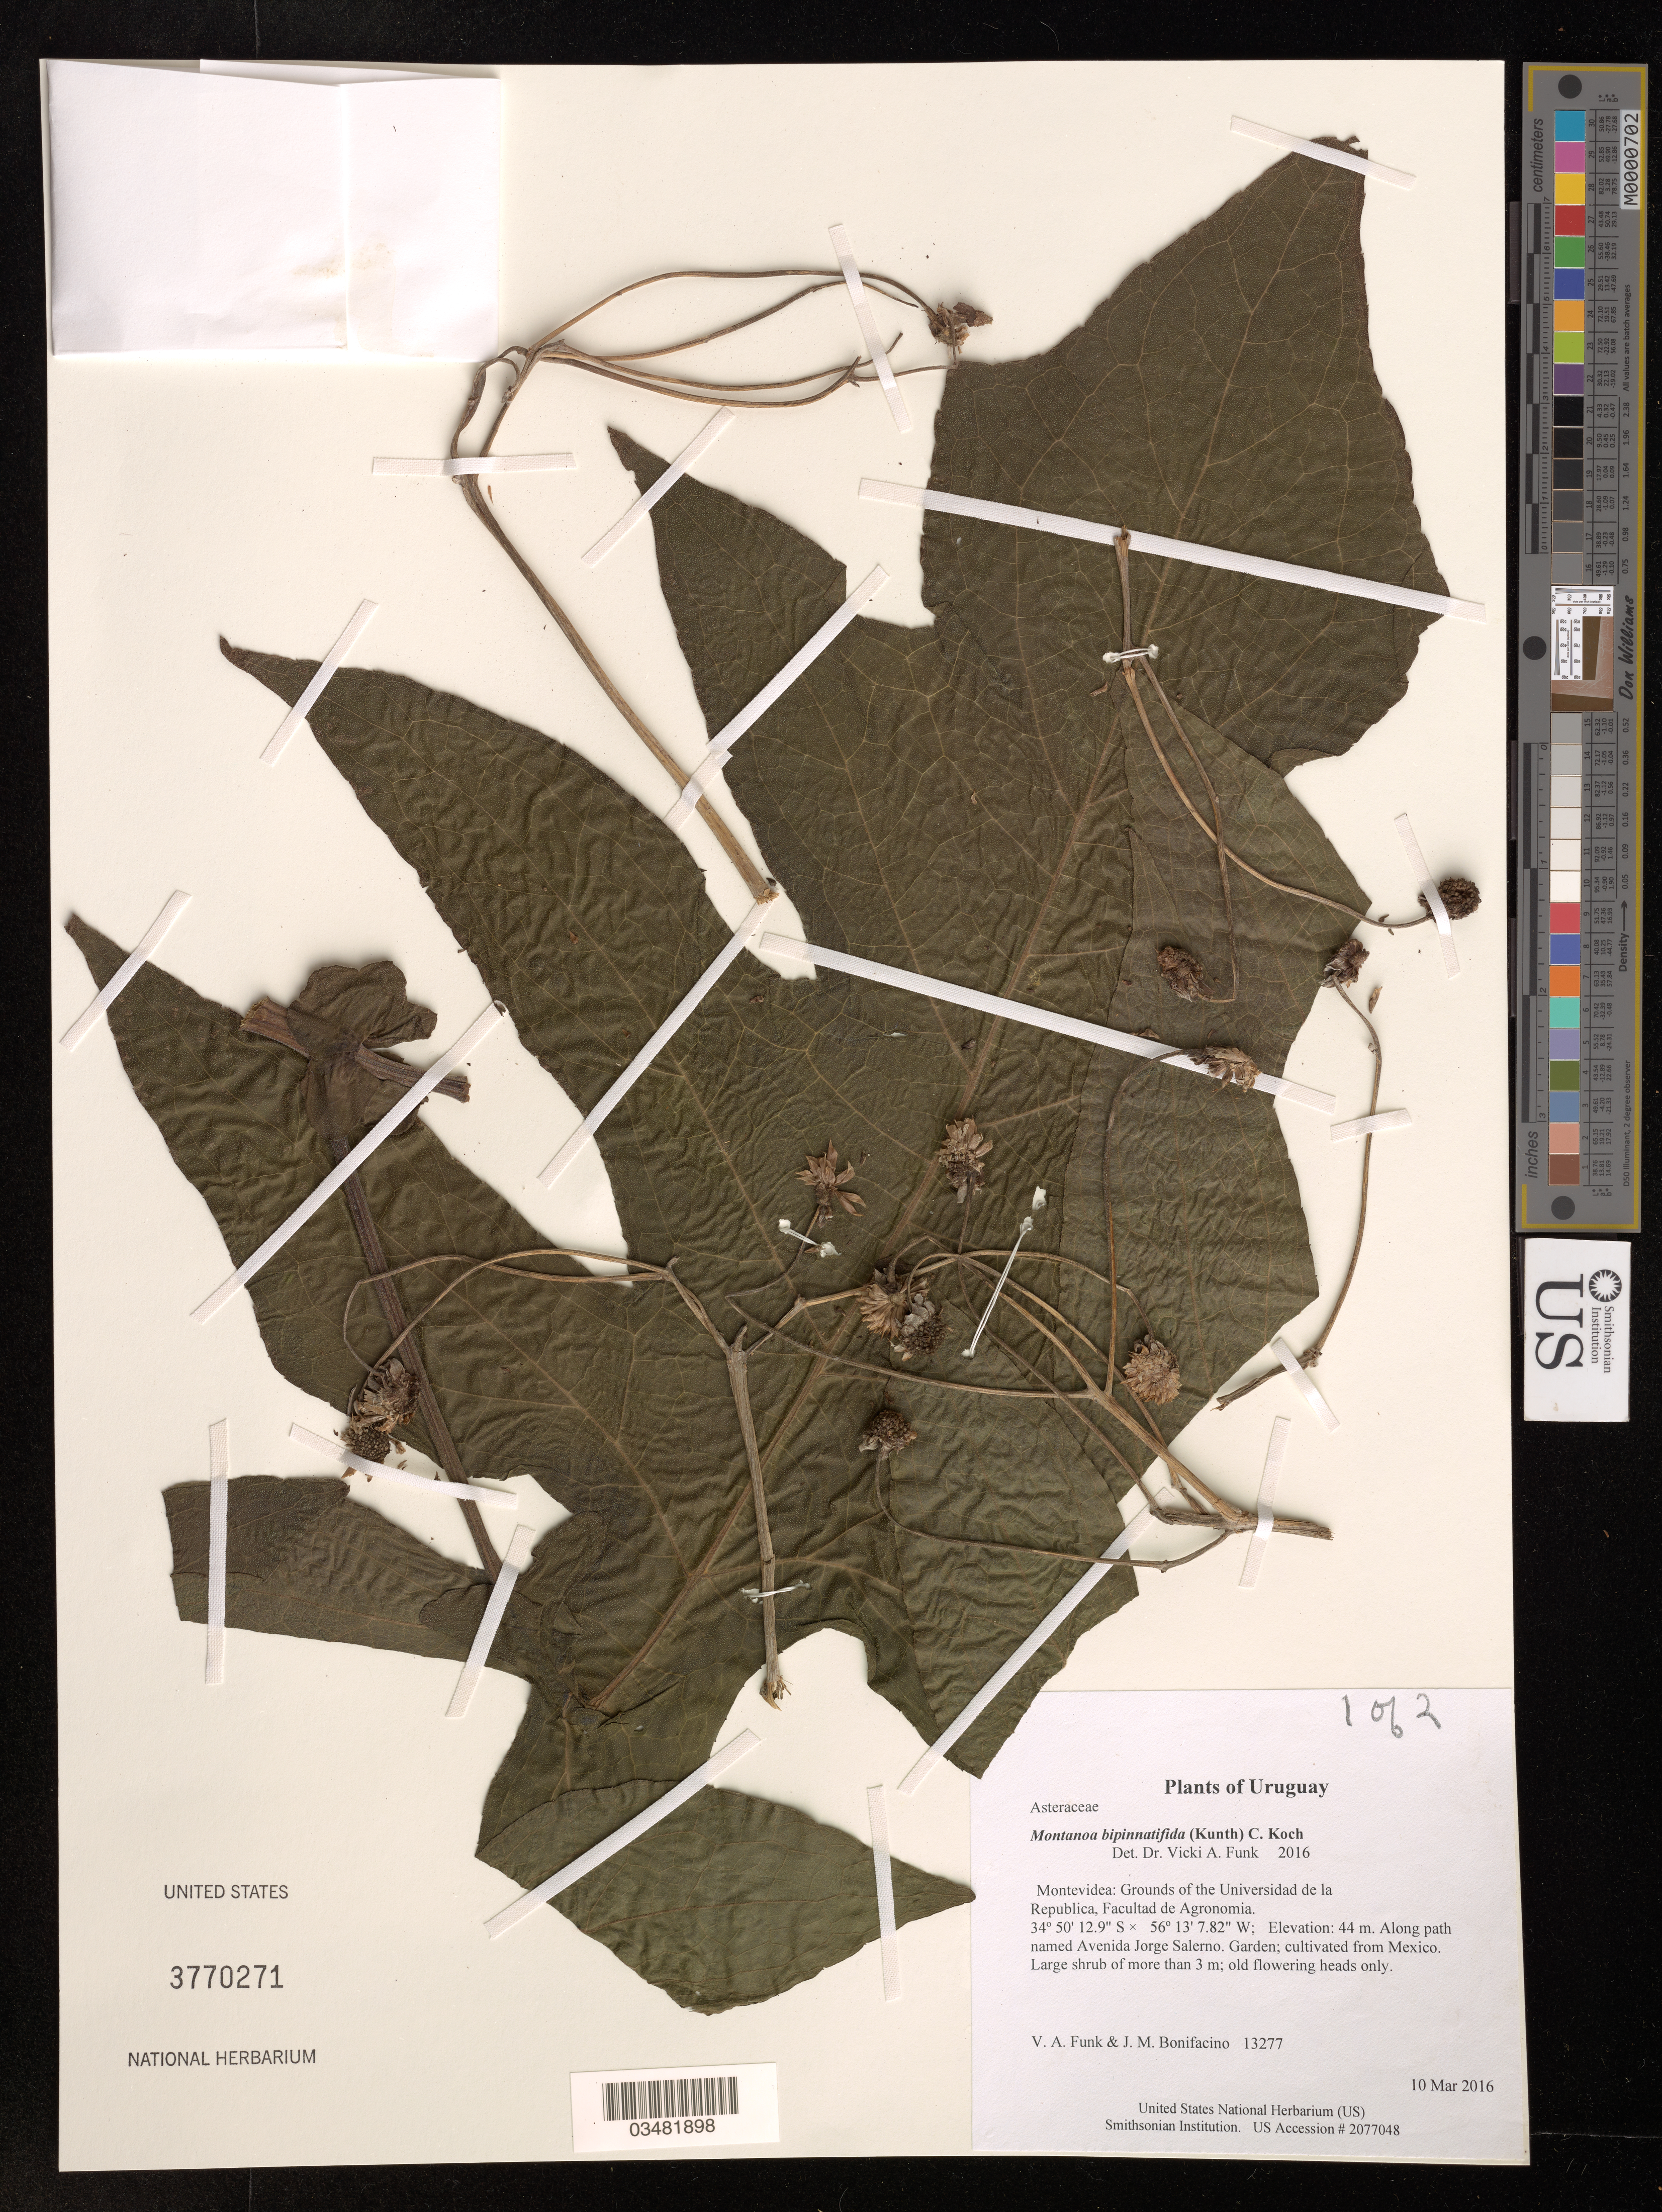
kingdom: Plantae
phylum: Tracheophyta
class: Magnoliopsida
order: Asterales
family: Asteraceae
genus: Montanoa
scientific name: Montanoa bipinnatifida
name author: (Kunth) C. Koch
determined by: Funk, Vicki A., (BOT), Smithsonian Institution - National Museum of Natural History (UNITED STATES)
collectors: V. Funk & M. Bonifacino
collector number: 13277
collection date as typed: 10 Mar 2016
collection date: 2016-03-10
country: Uruguay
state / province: Montevideo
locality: Grounds of the Universidad de la Republica, Facultad de Agronomia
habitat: Along path named Avenida Jorge Salerno. Garden; cultivated from Mexico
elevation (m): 44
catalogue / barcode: US 3770271